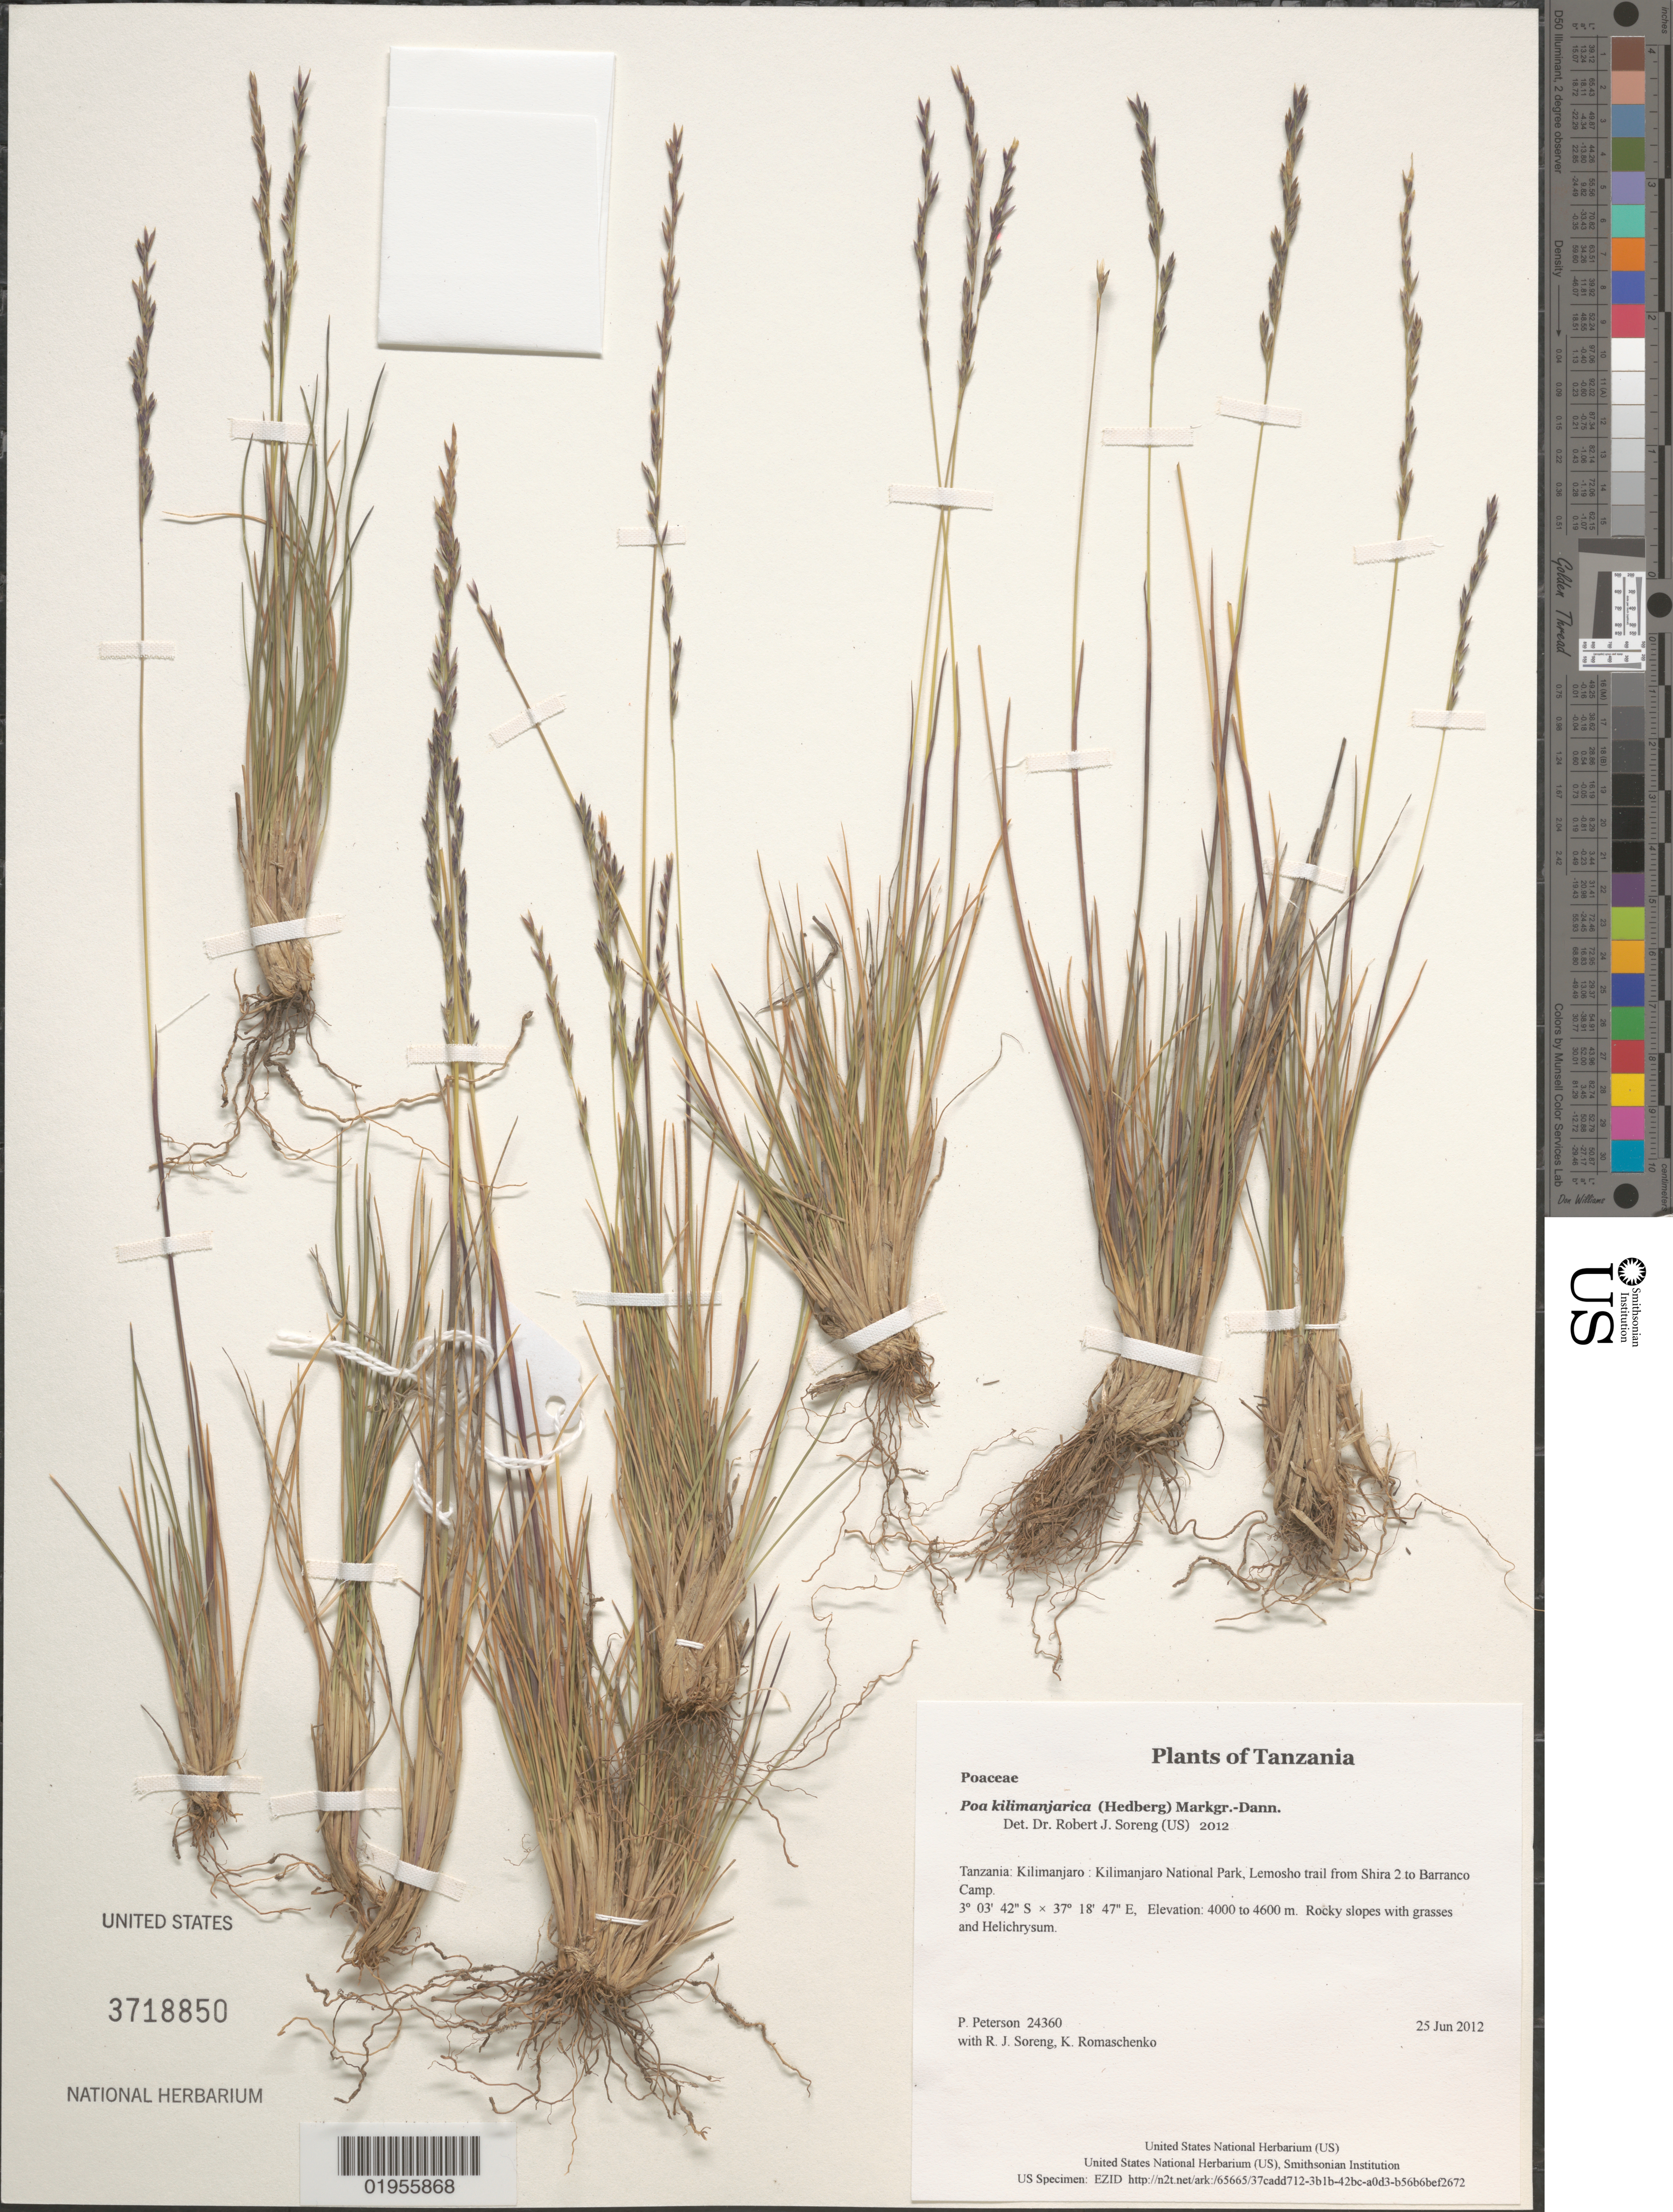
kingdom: Plantae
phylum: Tracheophyta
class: Liliopsida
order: Poales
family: Poaceae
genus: Poa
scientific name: Poa kilimanjarica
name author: (Hedberg) Markgr.-Dann.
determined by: Soreng, Robert J., Research Associate (BOT), Smithsonian Institution - National Museum of Natural History (UNITED STATES)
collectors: P. M. Peterson, R. J. Soreng & K. Romaschenko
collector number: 24360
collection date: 2012-06-25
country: Tanzania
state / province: Kilimanjaro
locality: Kilimanjaro National Park, Lemosho trail from Shira 2 to Barranco Camp.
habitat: Rocky slopes with grasses and Helichrysum.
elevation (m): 4443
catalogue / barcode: US 3718850